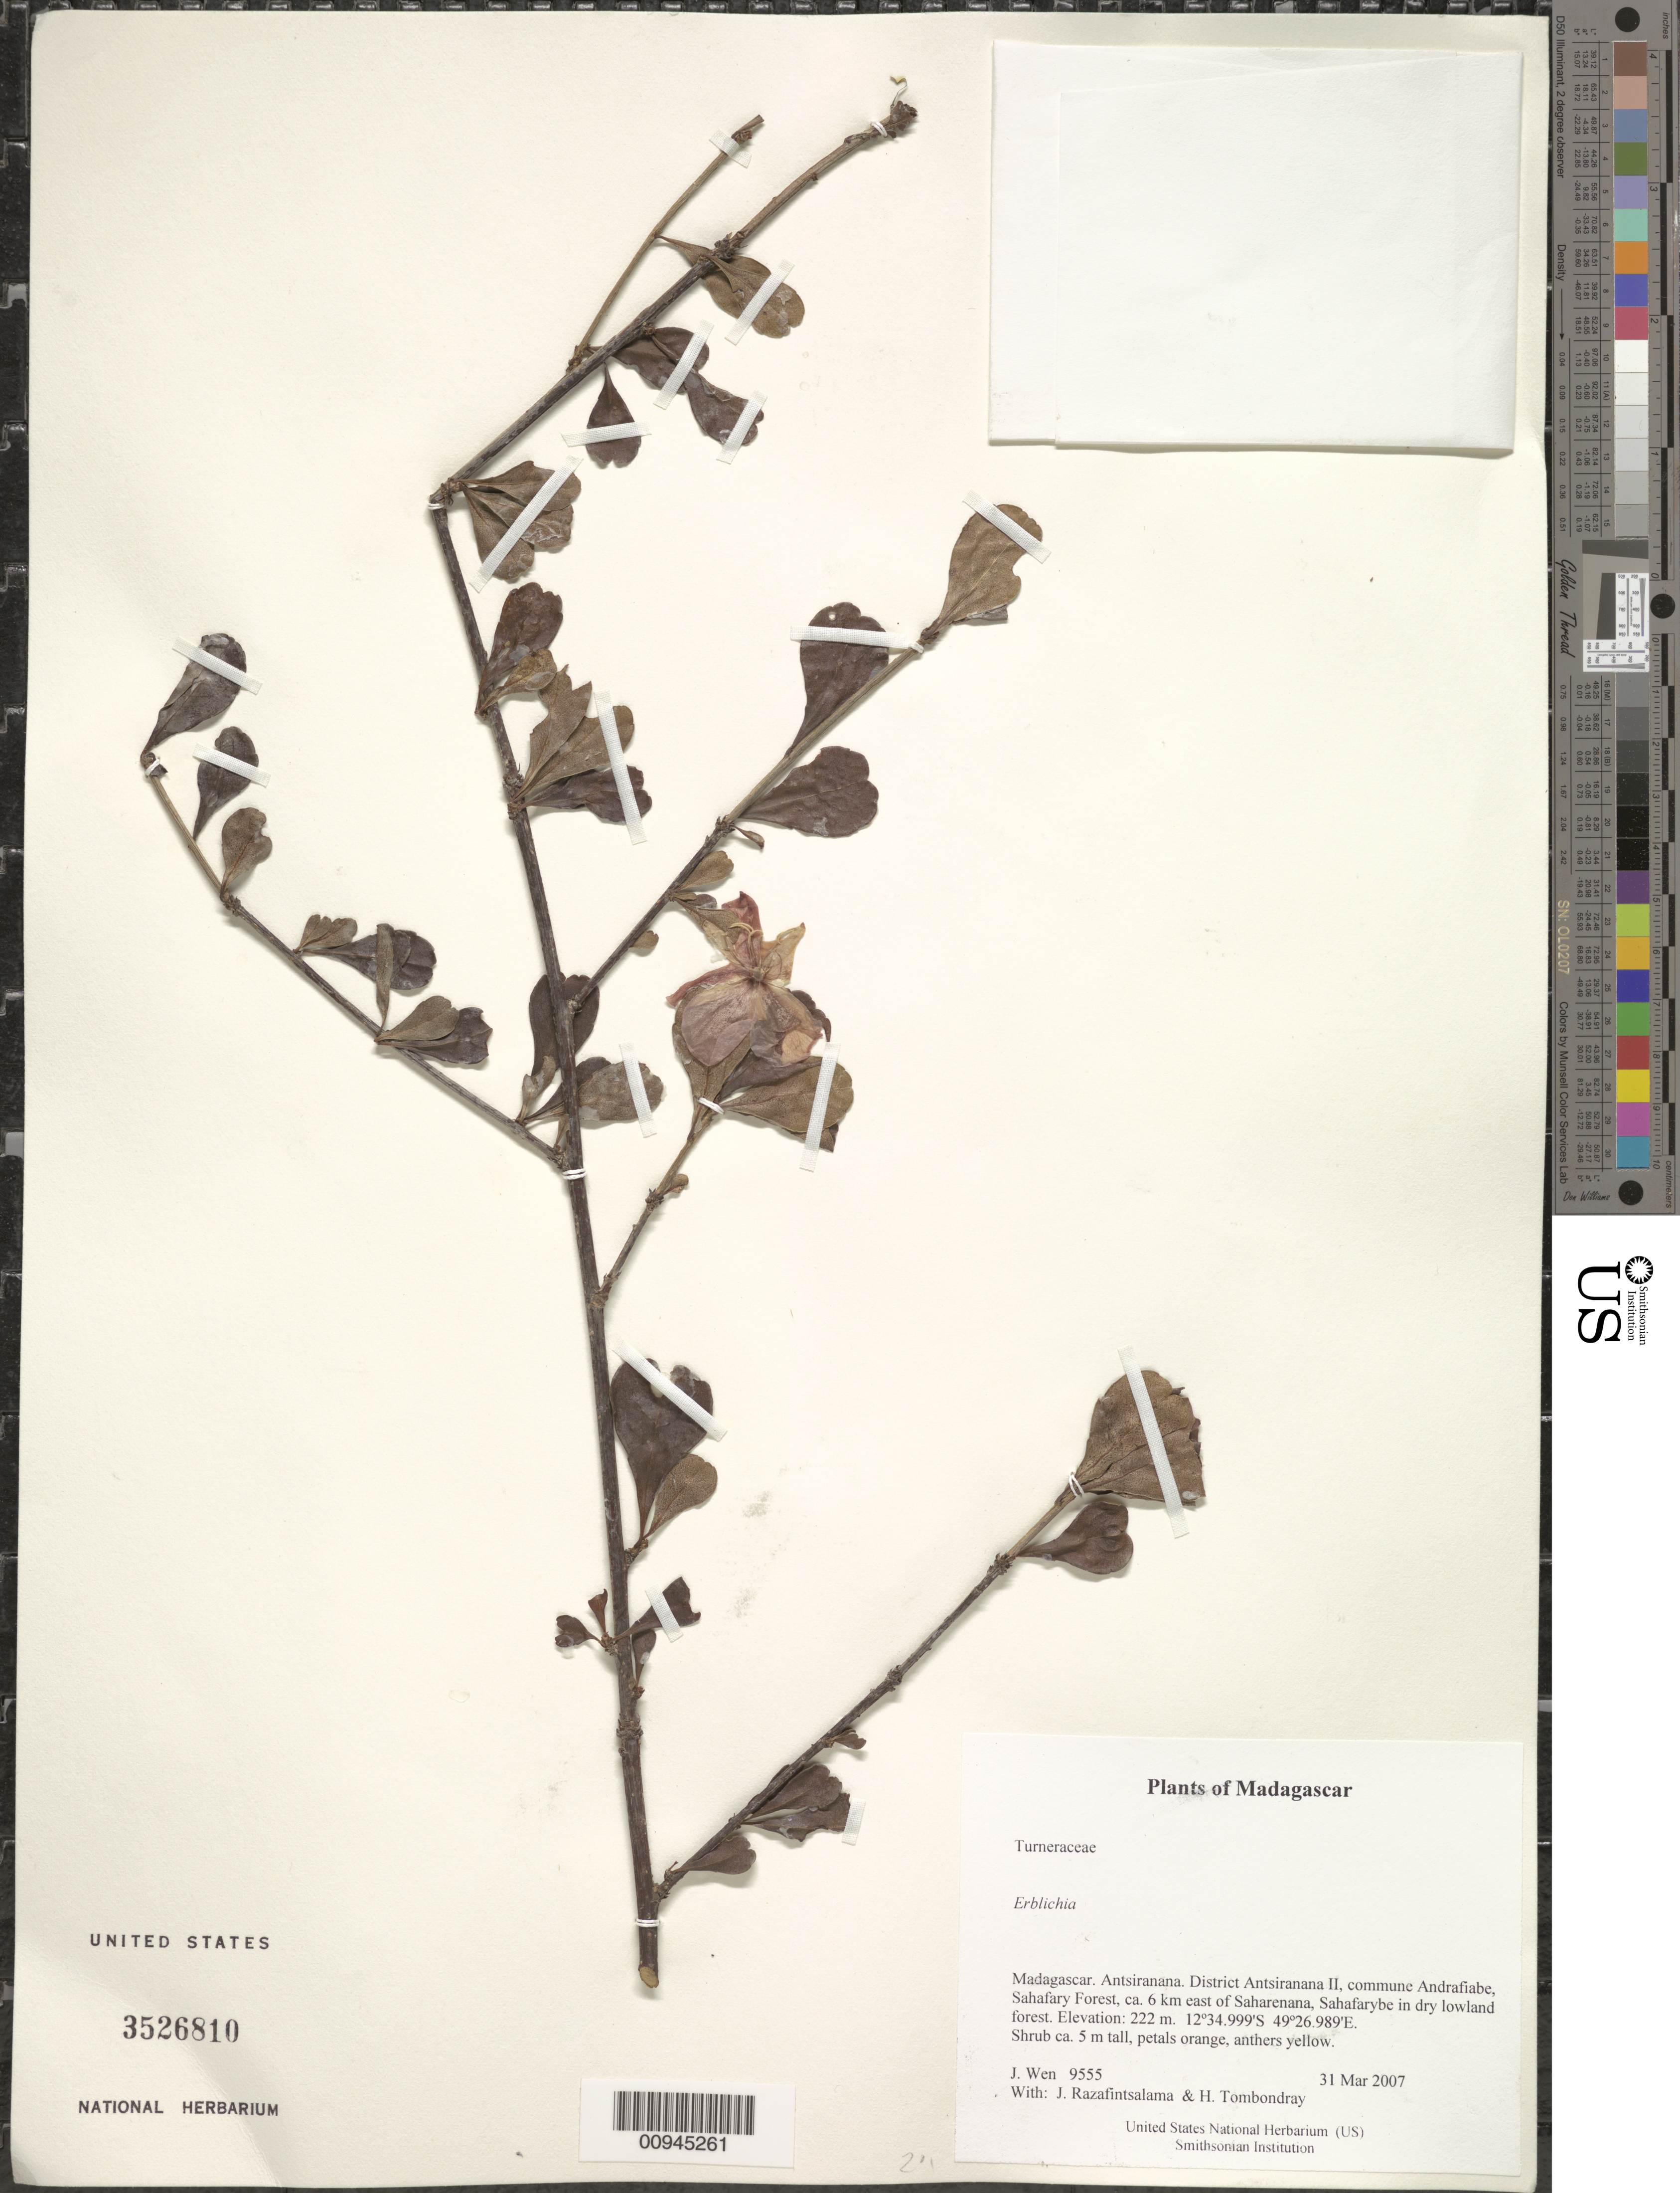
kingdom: Plantae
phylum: Tracheophyta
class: Magnoliopsida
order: Malpighiales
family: Turneraceae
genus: Arboa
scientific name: Arboa berneriana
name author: (Tul.) Thulin & Razafim.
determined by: Strong, Mark T., (BOT), Smithsonian Institution - National Museum of Natural History (UNITED STATES)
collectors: J. Wen, J. Razafintsalama & H. Tombondray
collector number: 9555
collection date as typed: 31 Mar 2007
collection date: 2007-03-31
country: Madagascar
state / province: Diana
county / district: Antsiranana II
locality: District Antsiranana II, commune Andrafiabe, Sahafary Forest, ca. 6 km east of Saharenana, Sahafarybe in dry lowland forest.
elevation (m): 222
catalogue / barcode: US 3526810